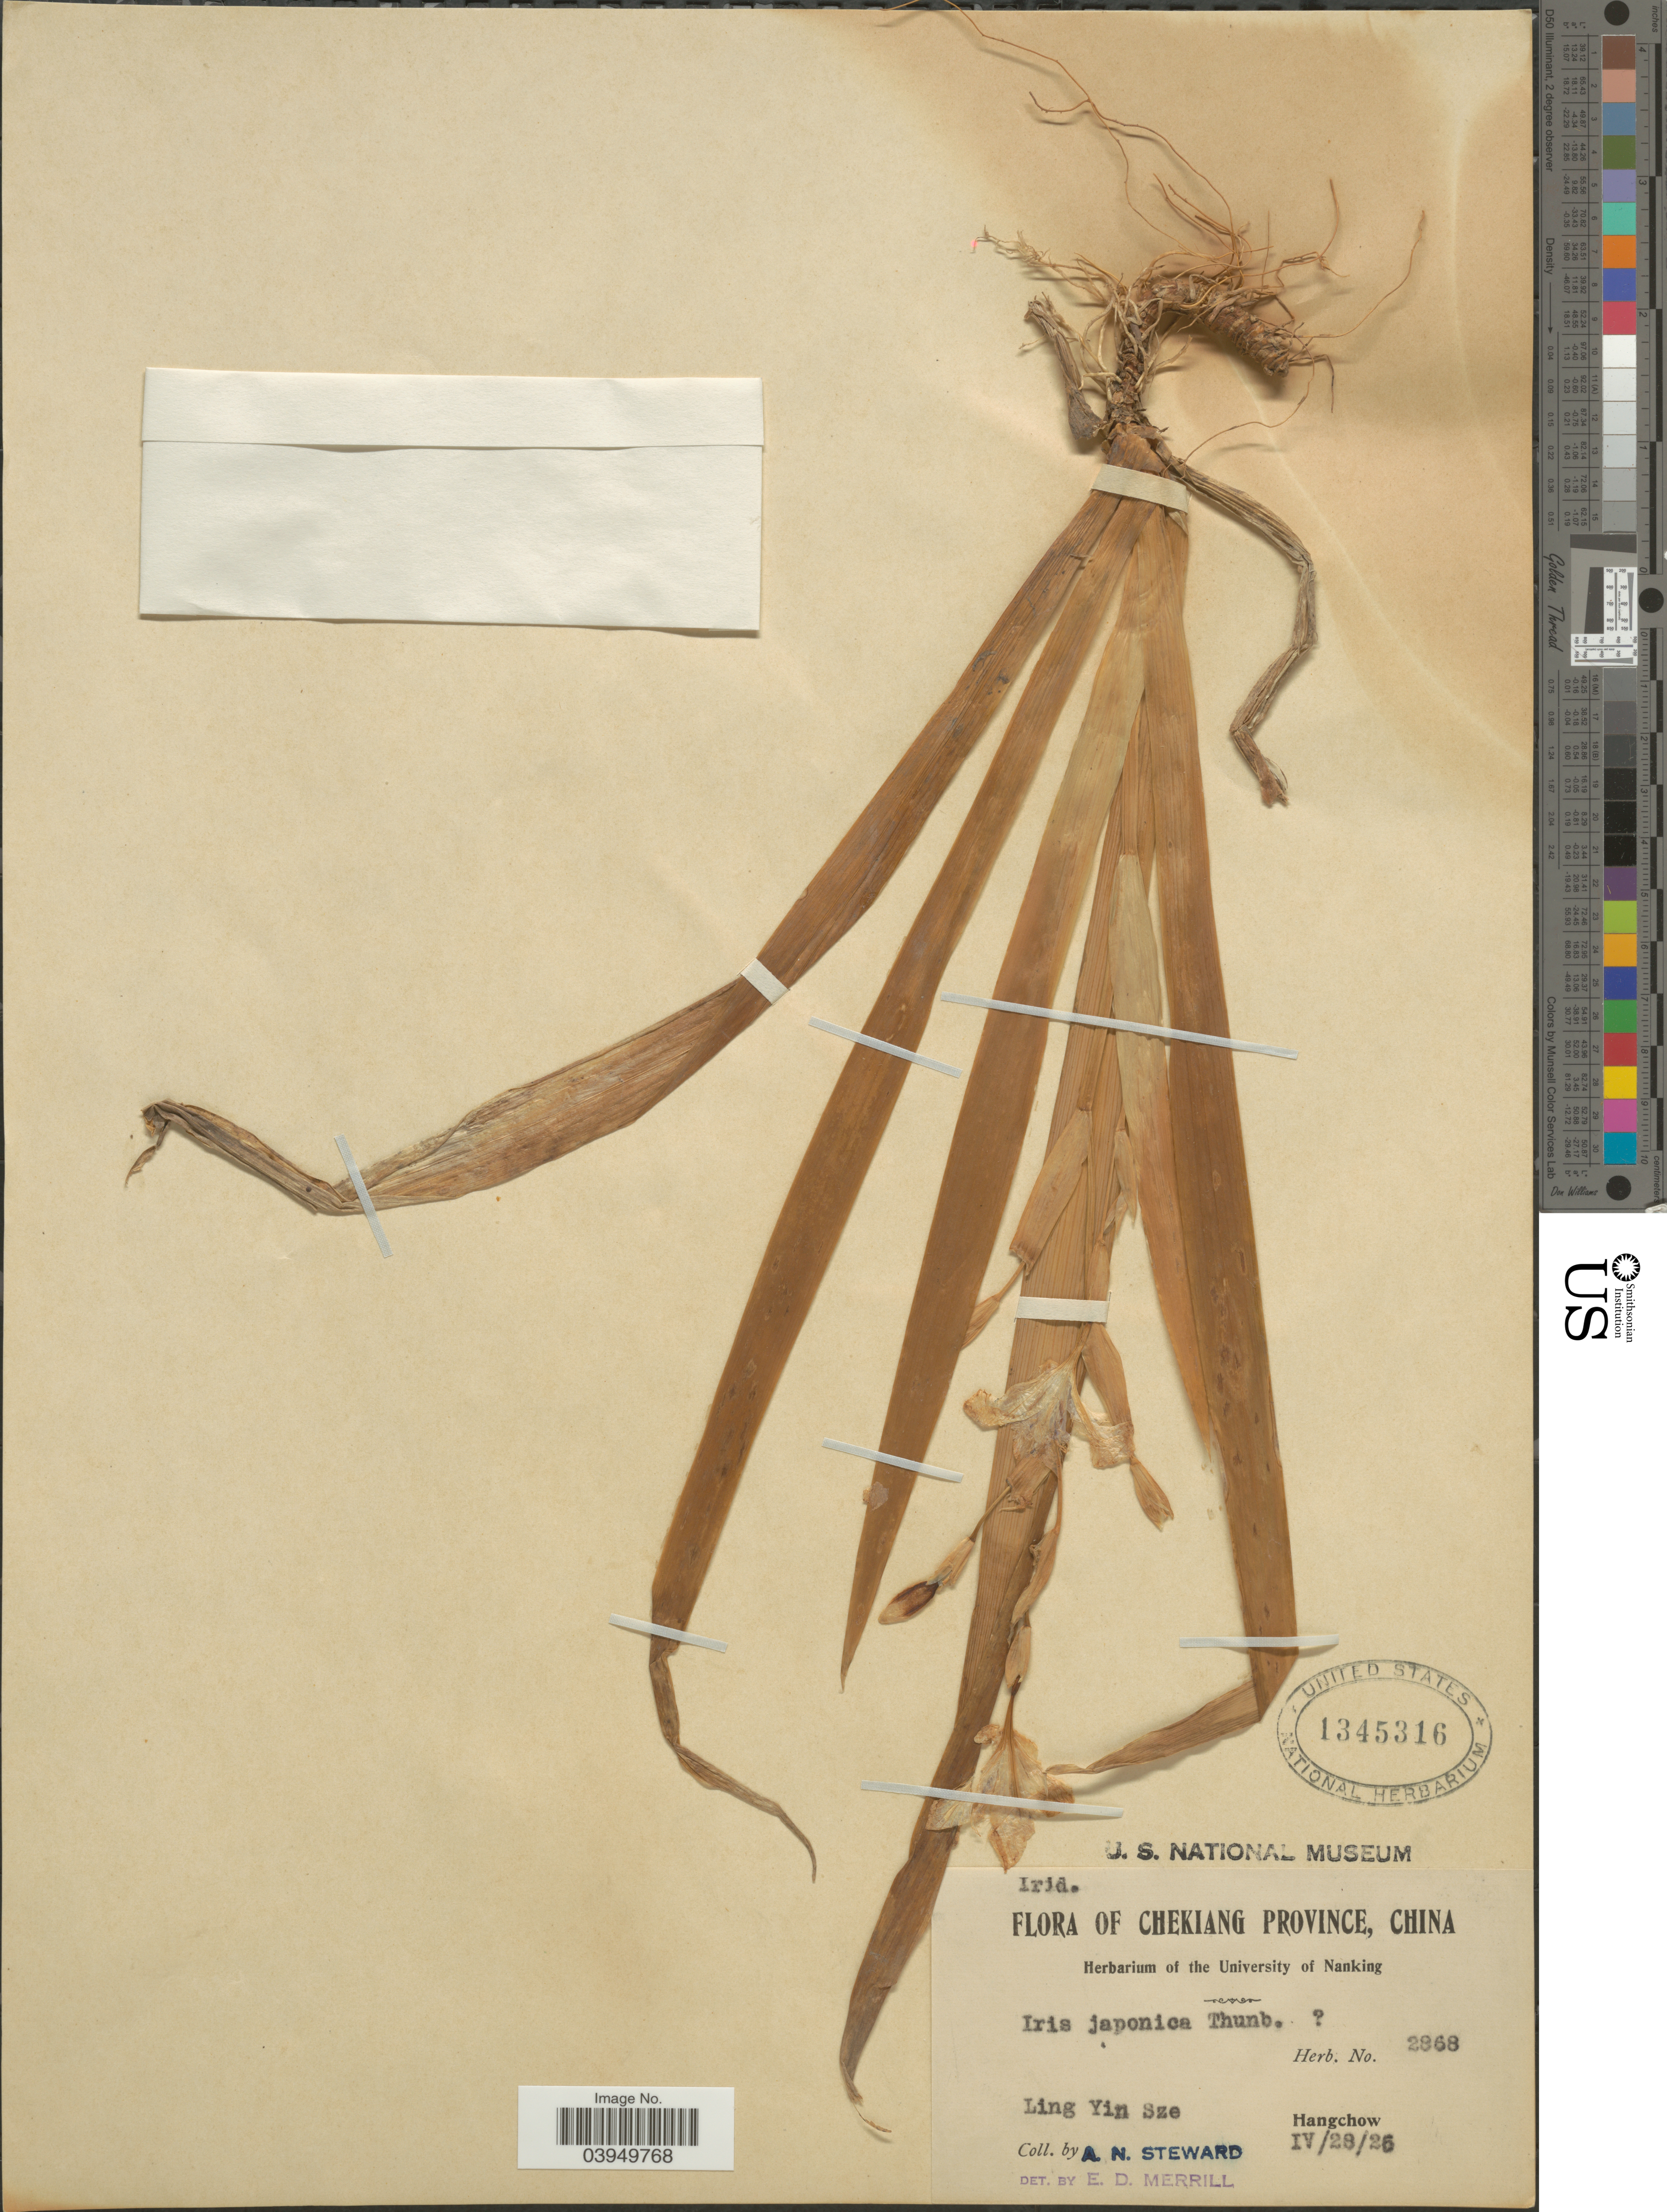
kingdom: Plantae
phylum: Tracheophyta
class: Liliopsida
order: Asparagales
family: Iridaceae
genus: Iris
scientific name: Iris japonica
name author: Thunb.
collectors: A. N. Steward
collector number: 2868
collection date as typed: Transcribed d/m/y: 28/4/26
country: China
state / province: Zhejiang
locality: Chekiang Province. Ling Yin Sze. Hangchow.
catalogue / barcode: US 1345316